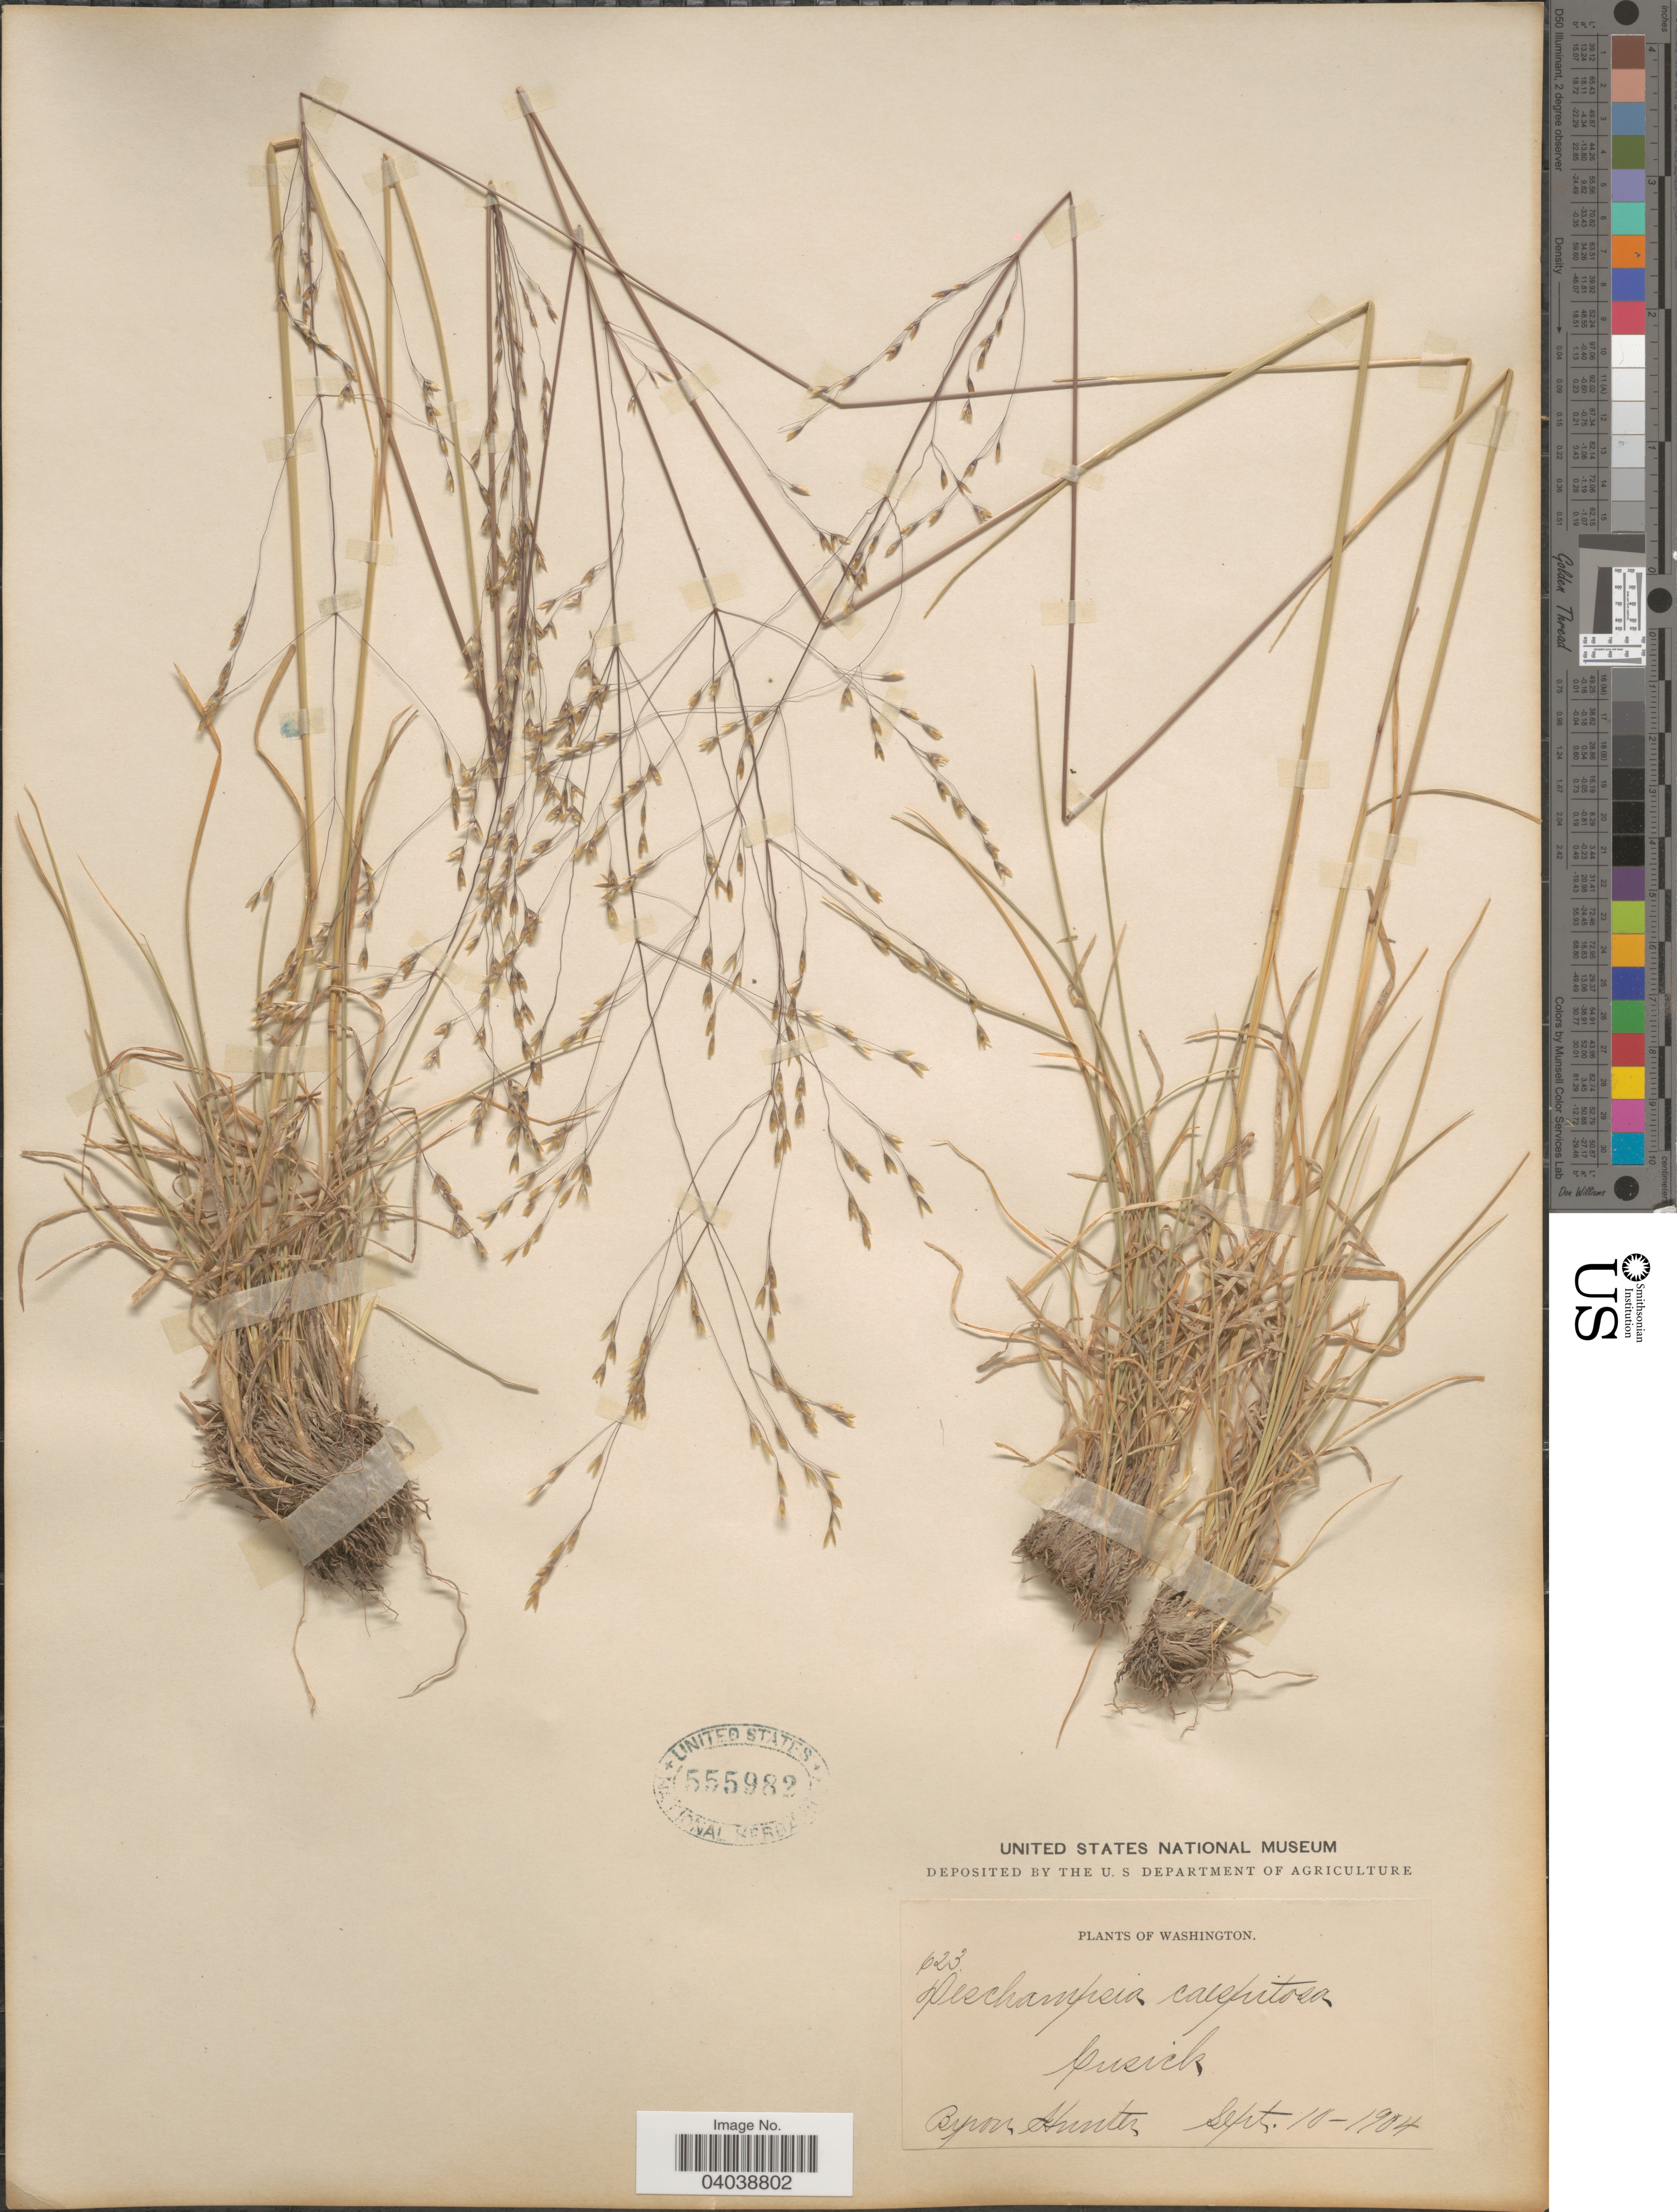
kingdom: Plantae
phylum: Tracheophyta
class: Liliopsida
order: Poales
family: Poaceae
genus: Deschampsia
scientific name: Deschampsia cespitosa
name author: (L.) P. Beauv.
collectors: B. Hunter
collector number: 623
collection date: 1904-09-10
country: United States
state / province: Washington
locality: Cusick.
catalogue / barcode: US 555982